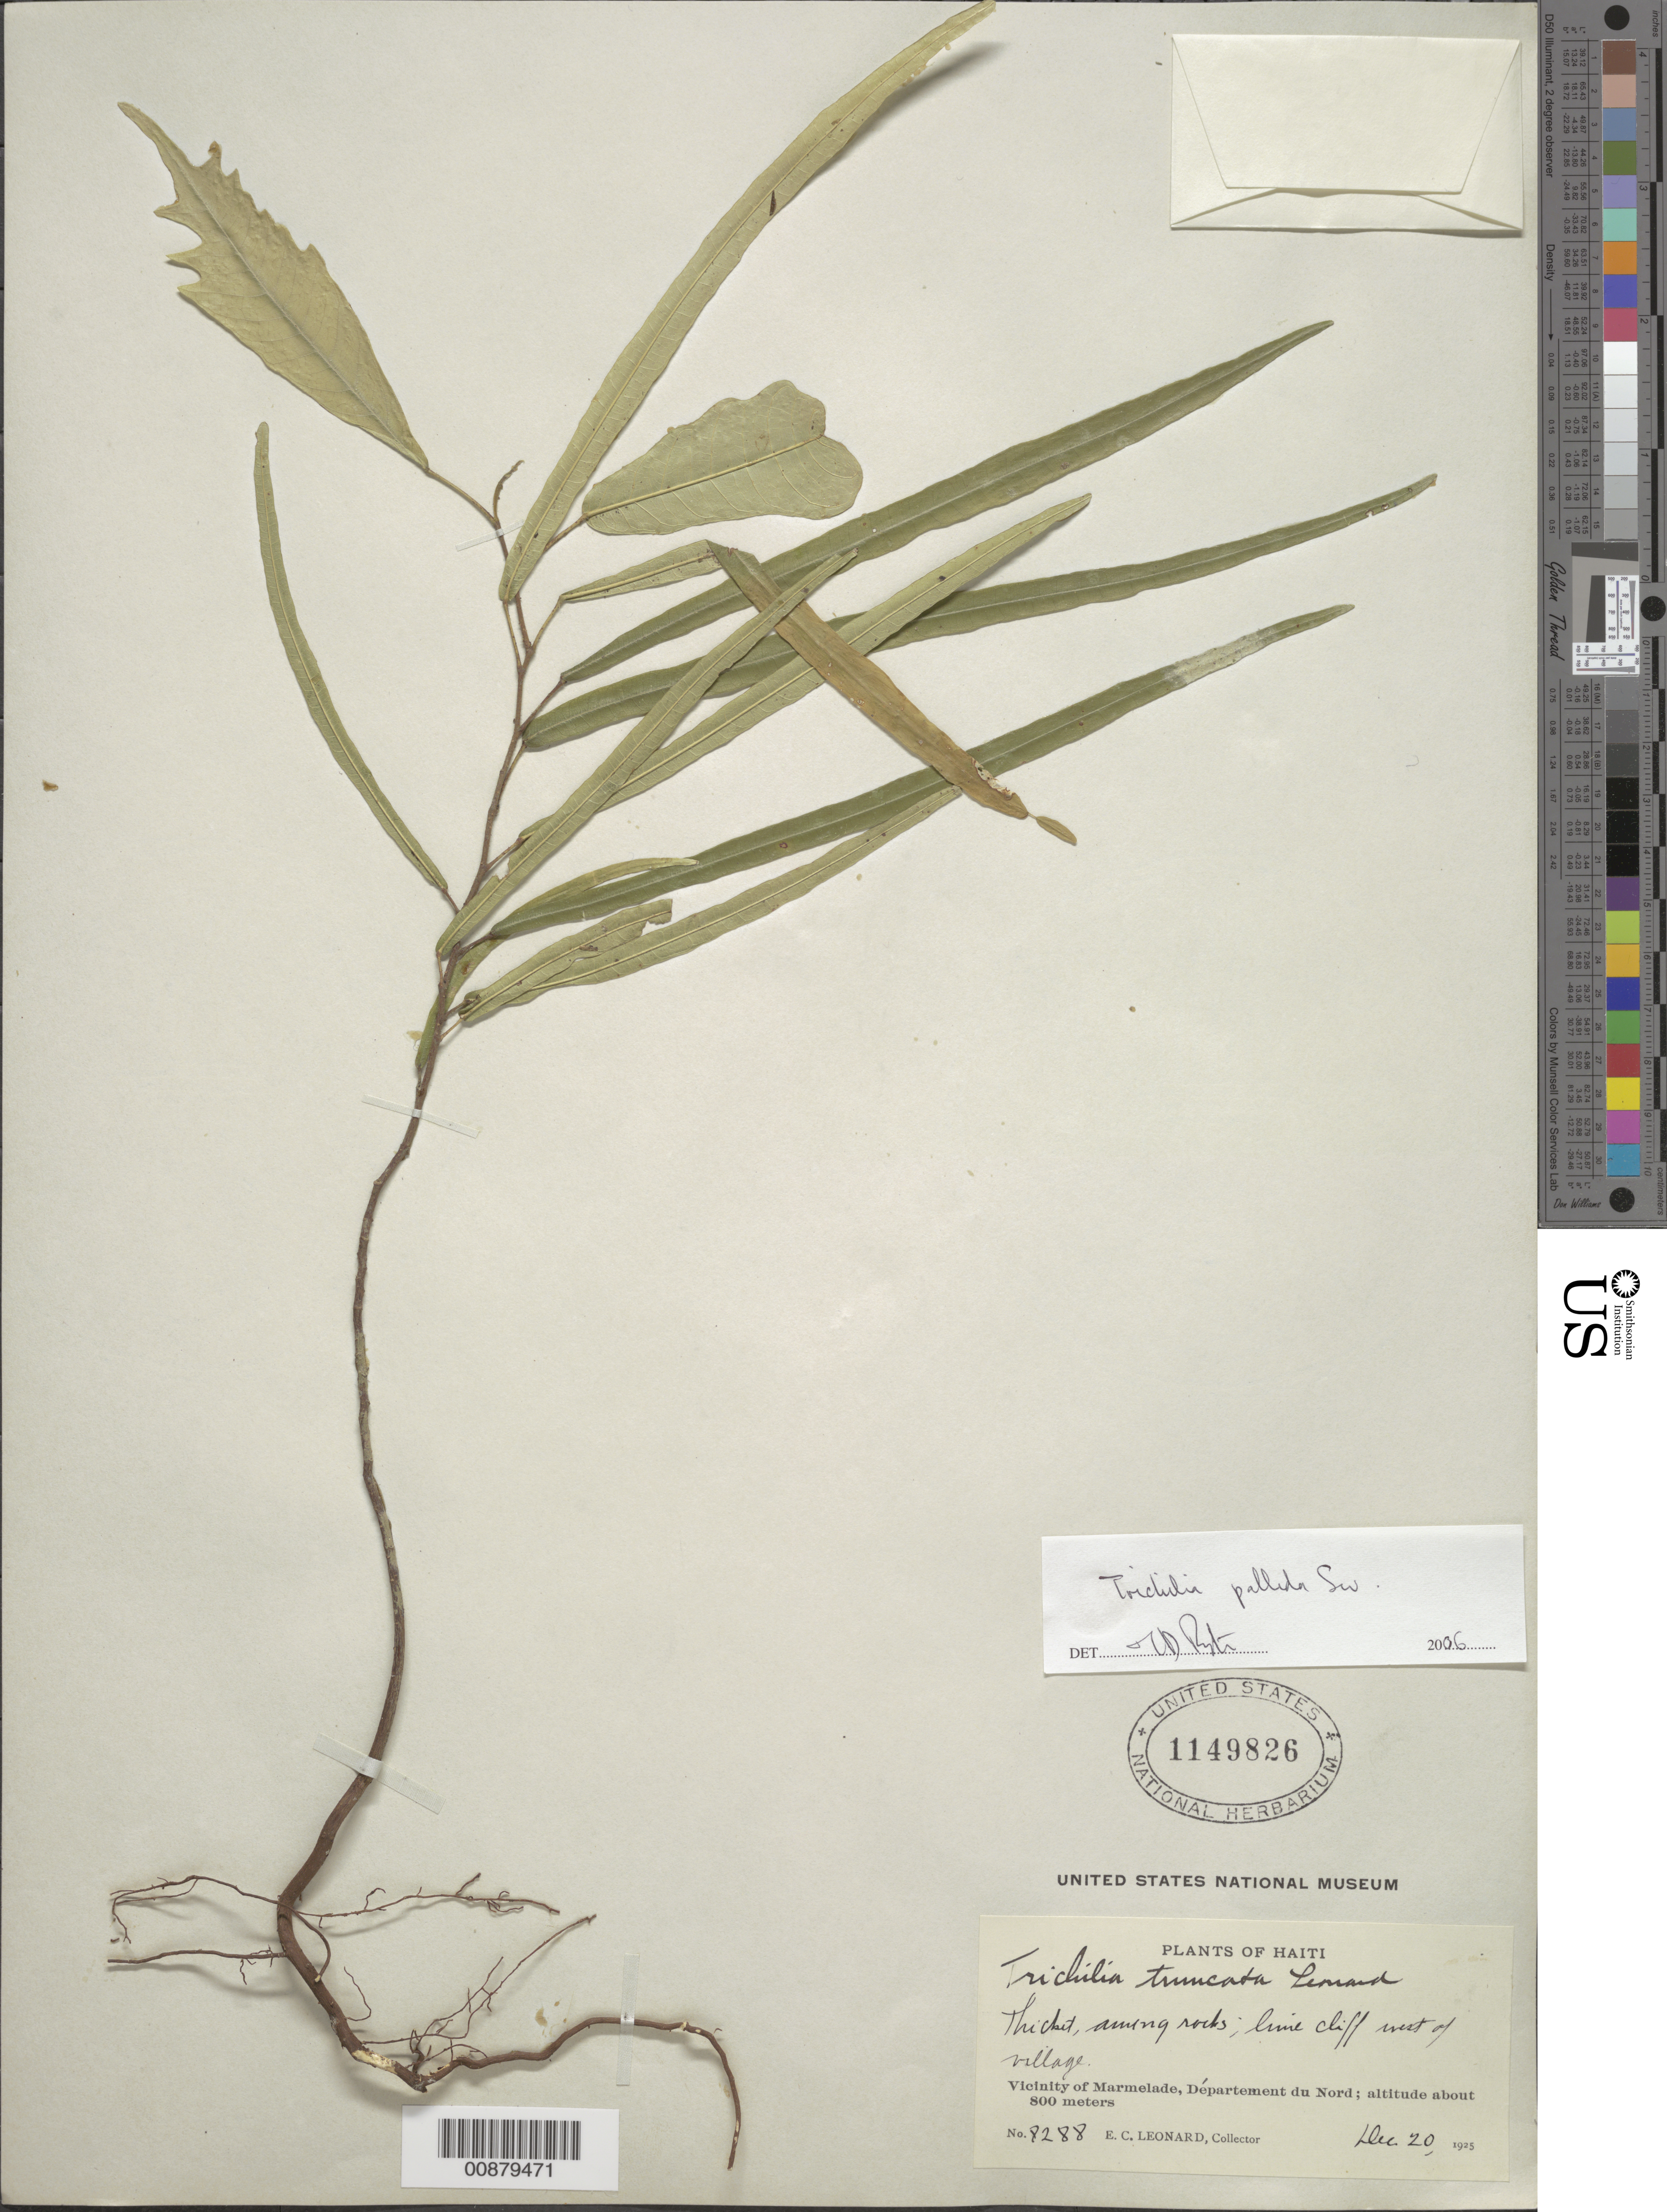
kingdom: Plantae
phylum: Tracheophyta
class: Magnoliopsida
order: Sapindales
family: Meliaceae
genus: Trichilia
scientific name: Trichilia pallida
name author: Sw.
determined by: Pennington, T. D., (K)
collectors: E. C. Leonard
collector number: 8288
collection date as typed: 20 Dec 1925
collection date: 1925-12-20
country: Haiti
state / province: Nord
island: Hispaniola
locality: Marmelade, vicinity of.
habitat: Thicket among rocks on lime cliff west of village.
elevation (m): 800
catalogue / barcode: US 1149826